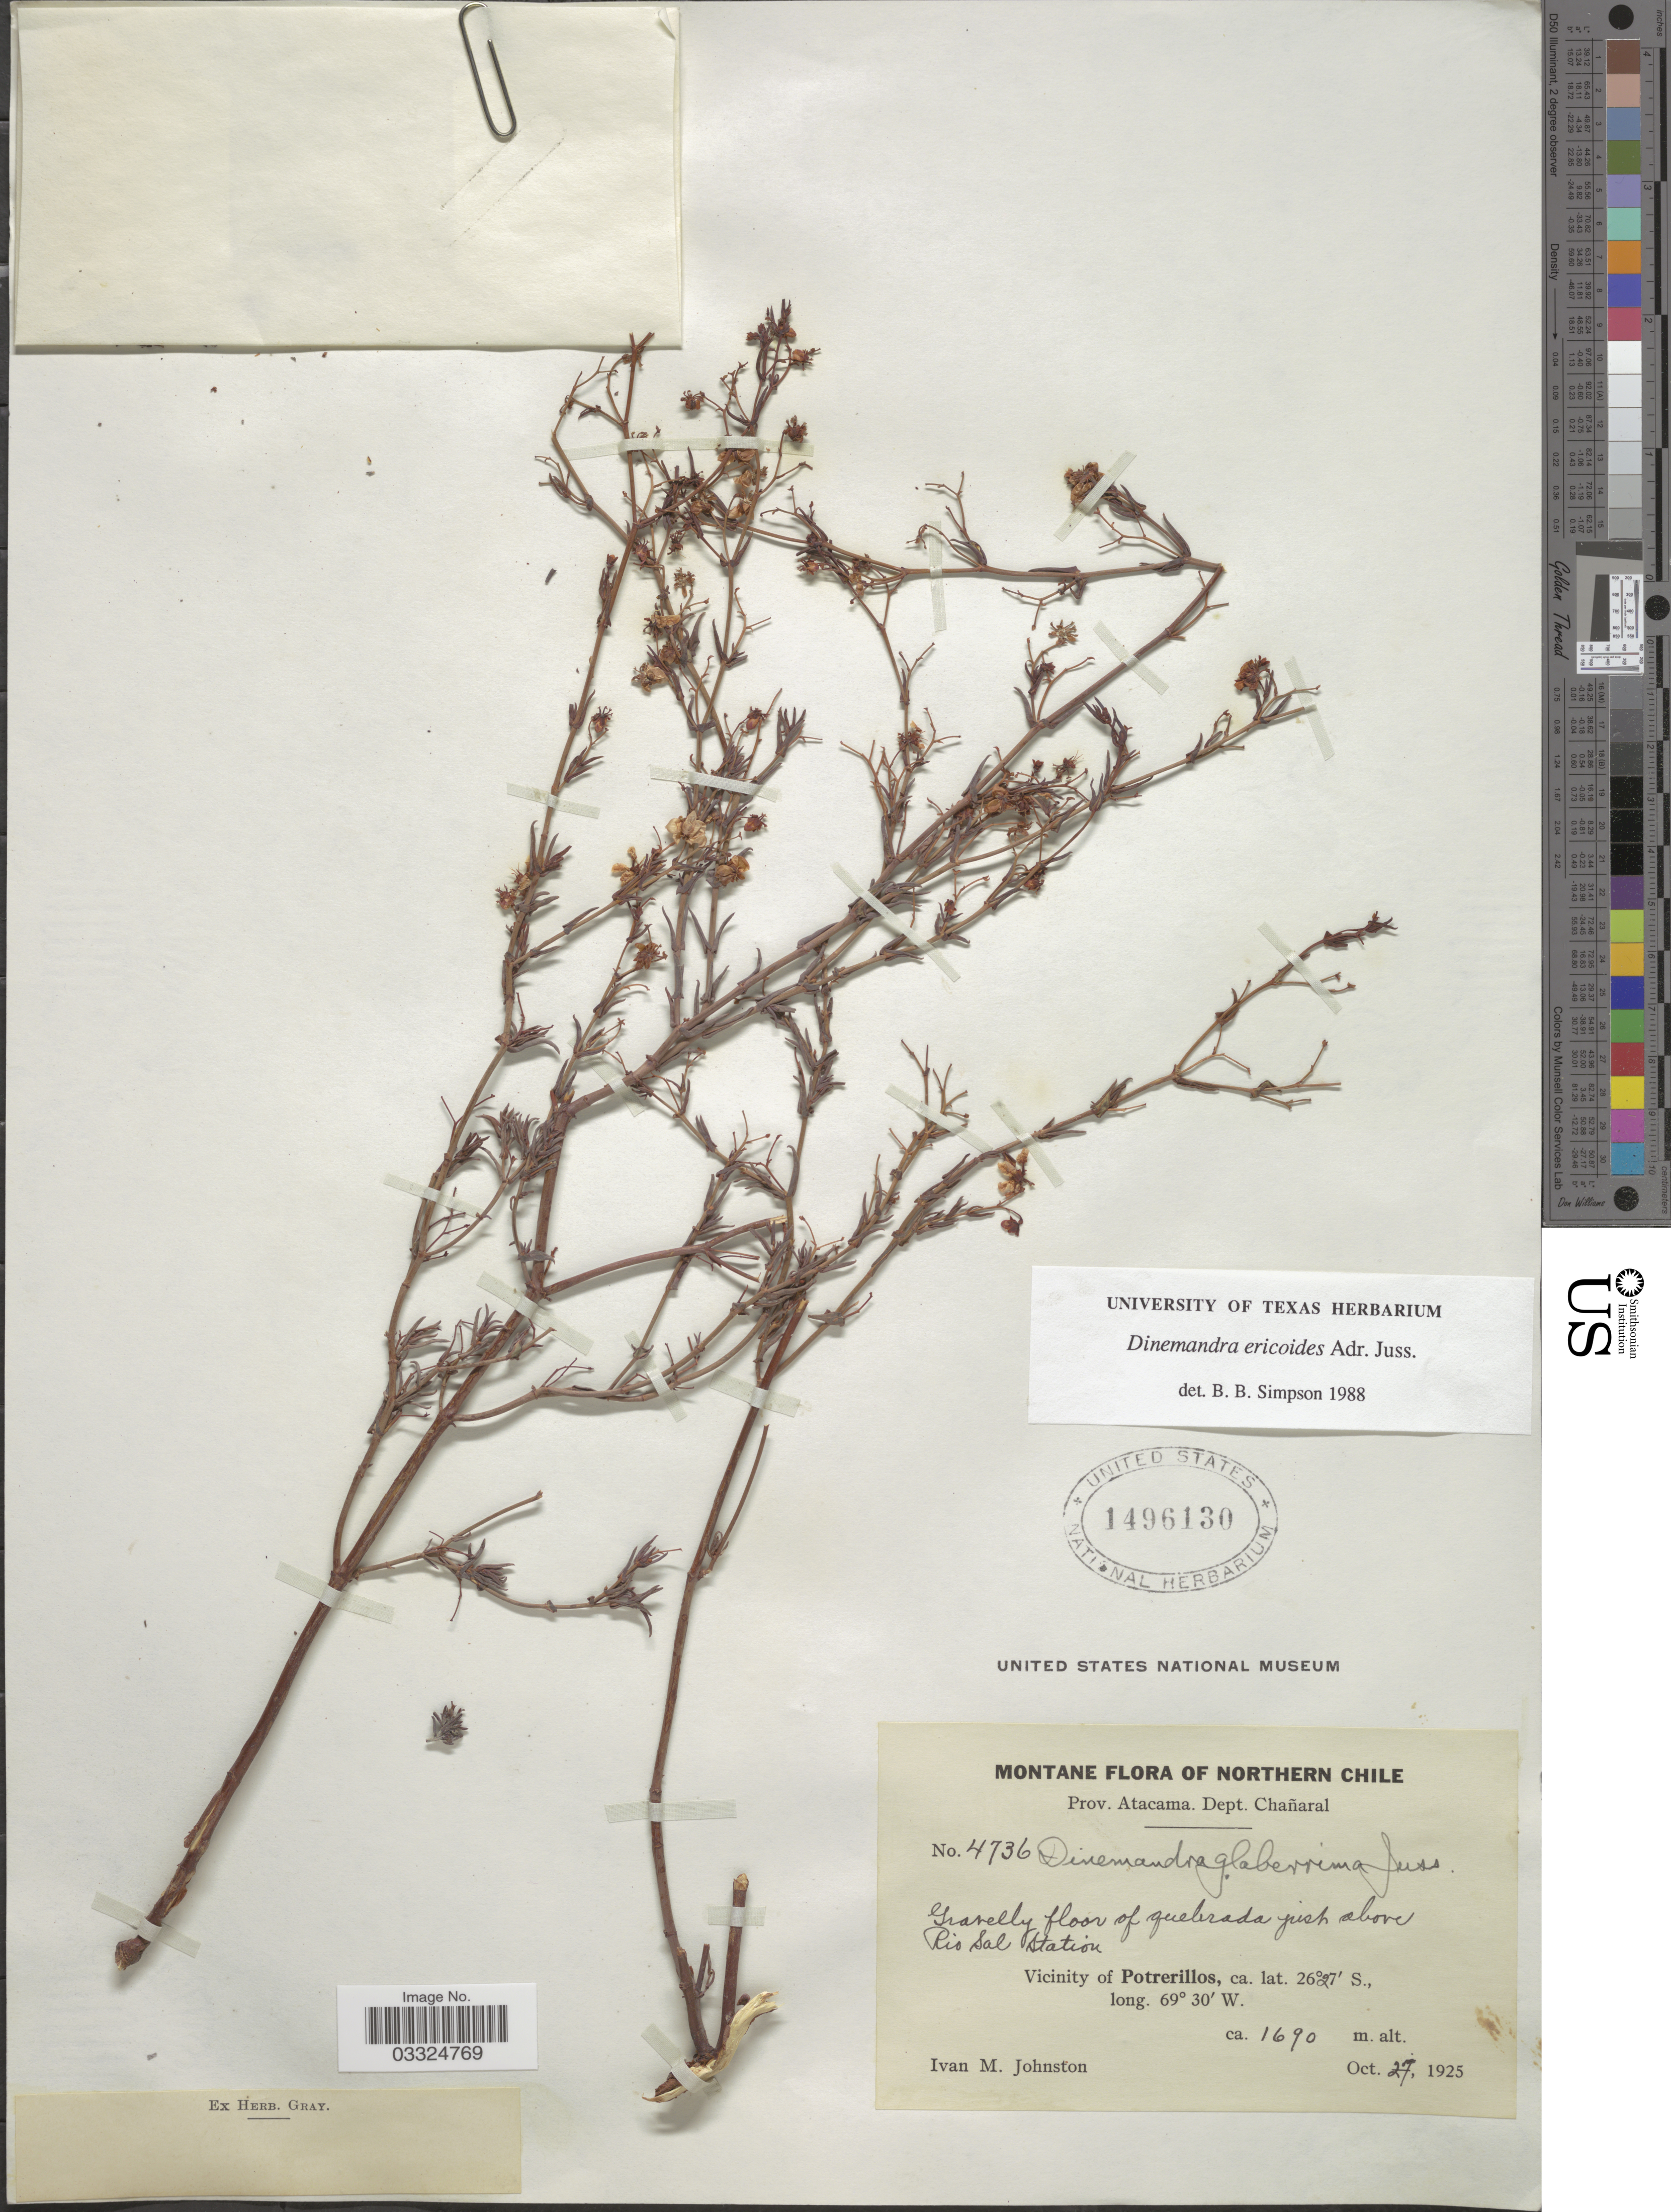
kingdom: Plantae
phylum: Tracheophyta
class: Magnoliopsida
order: Malpighiales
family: Malpighiaceae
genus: Dinemandra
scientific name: Dinemandra ericoides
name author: A. Juss.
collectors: I.M. Johnston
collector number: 4736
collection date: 1925-10-27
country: Chile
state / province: Atacama (III)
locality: Northern Chile. Prov. Atacama. Dept. Chañaral. Gravelly floor of quebrada just above Rio Sal Station. Vicinity of Potrerillos.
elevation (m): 1690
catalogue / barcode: US 1496130